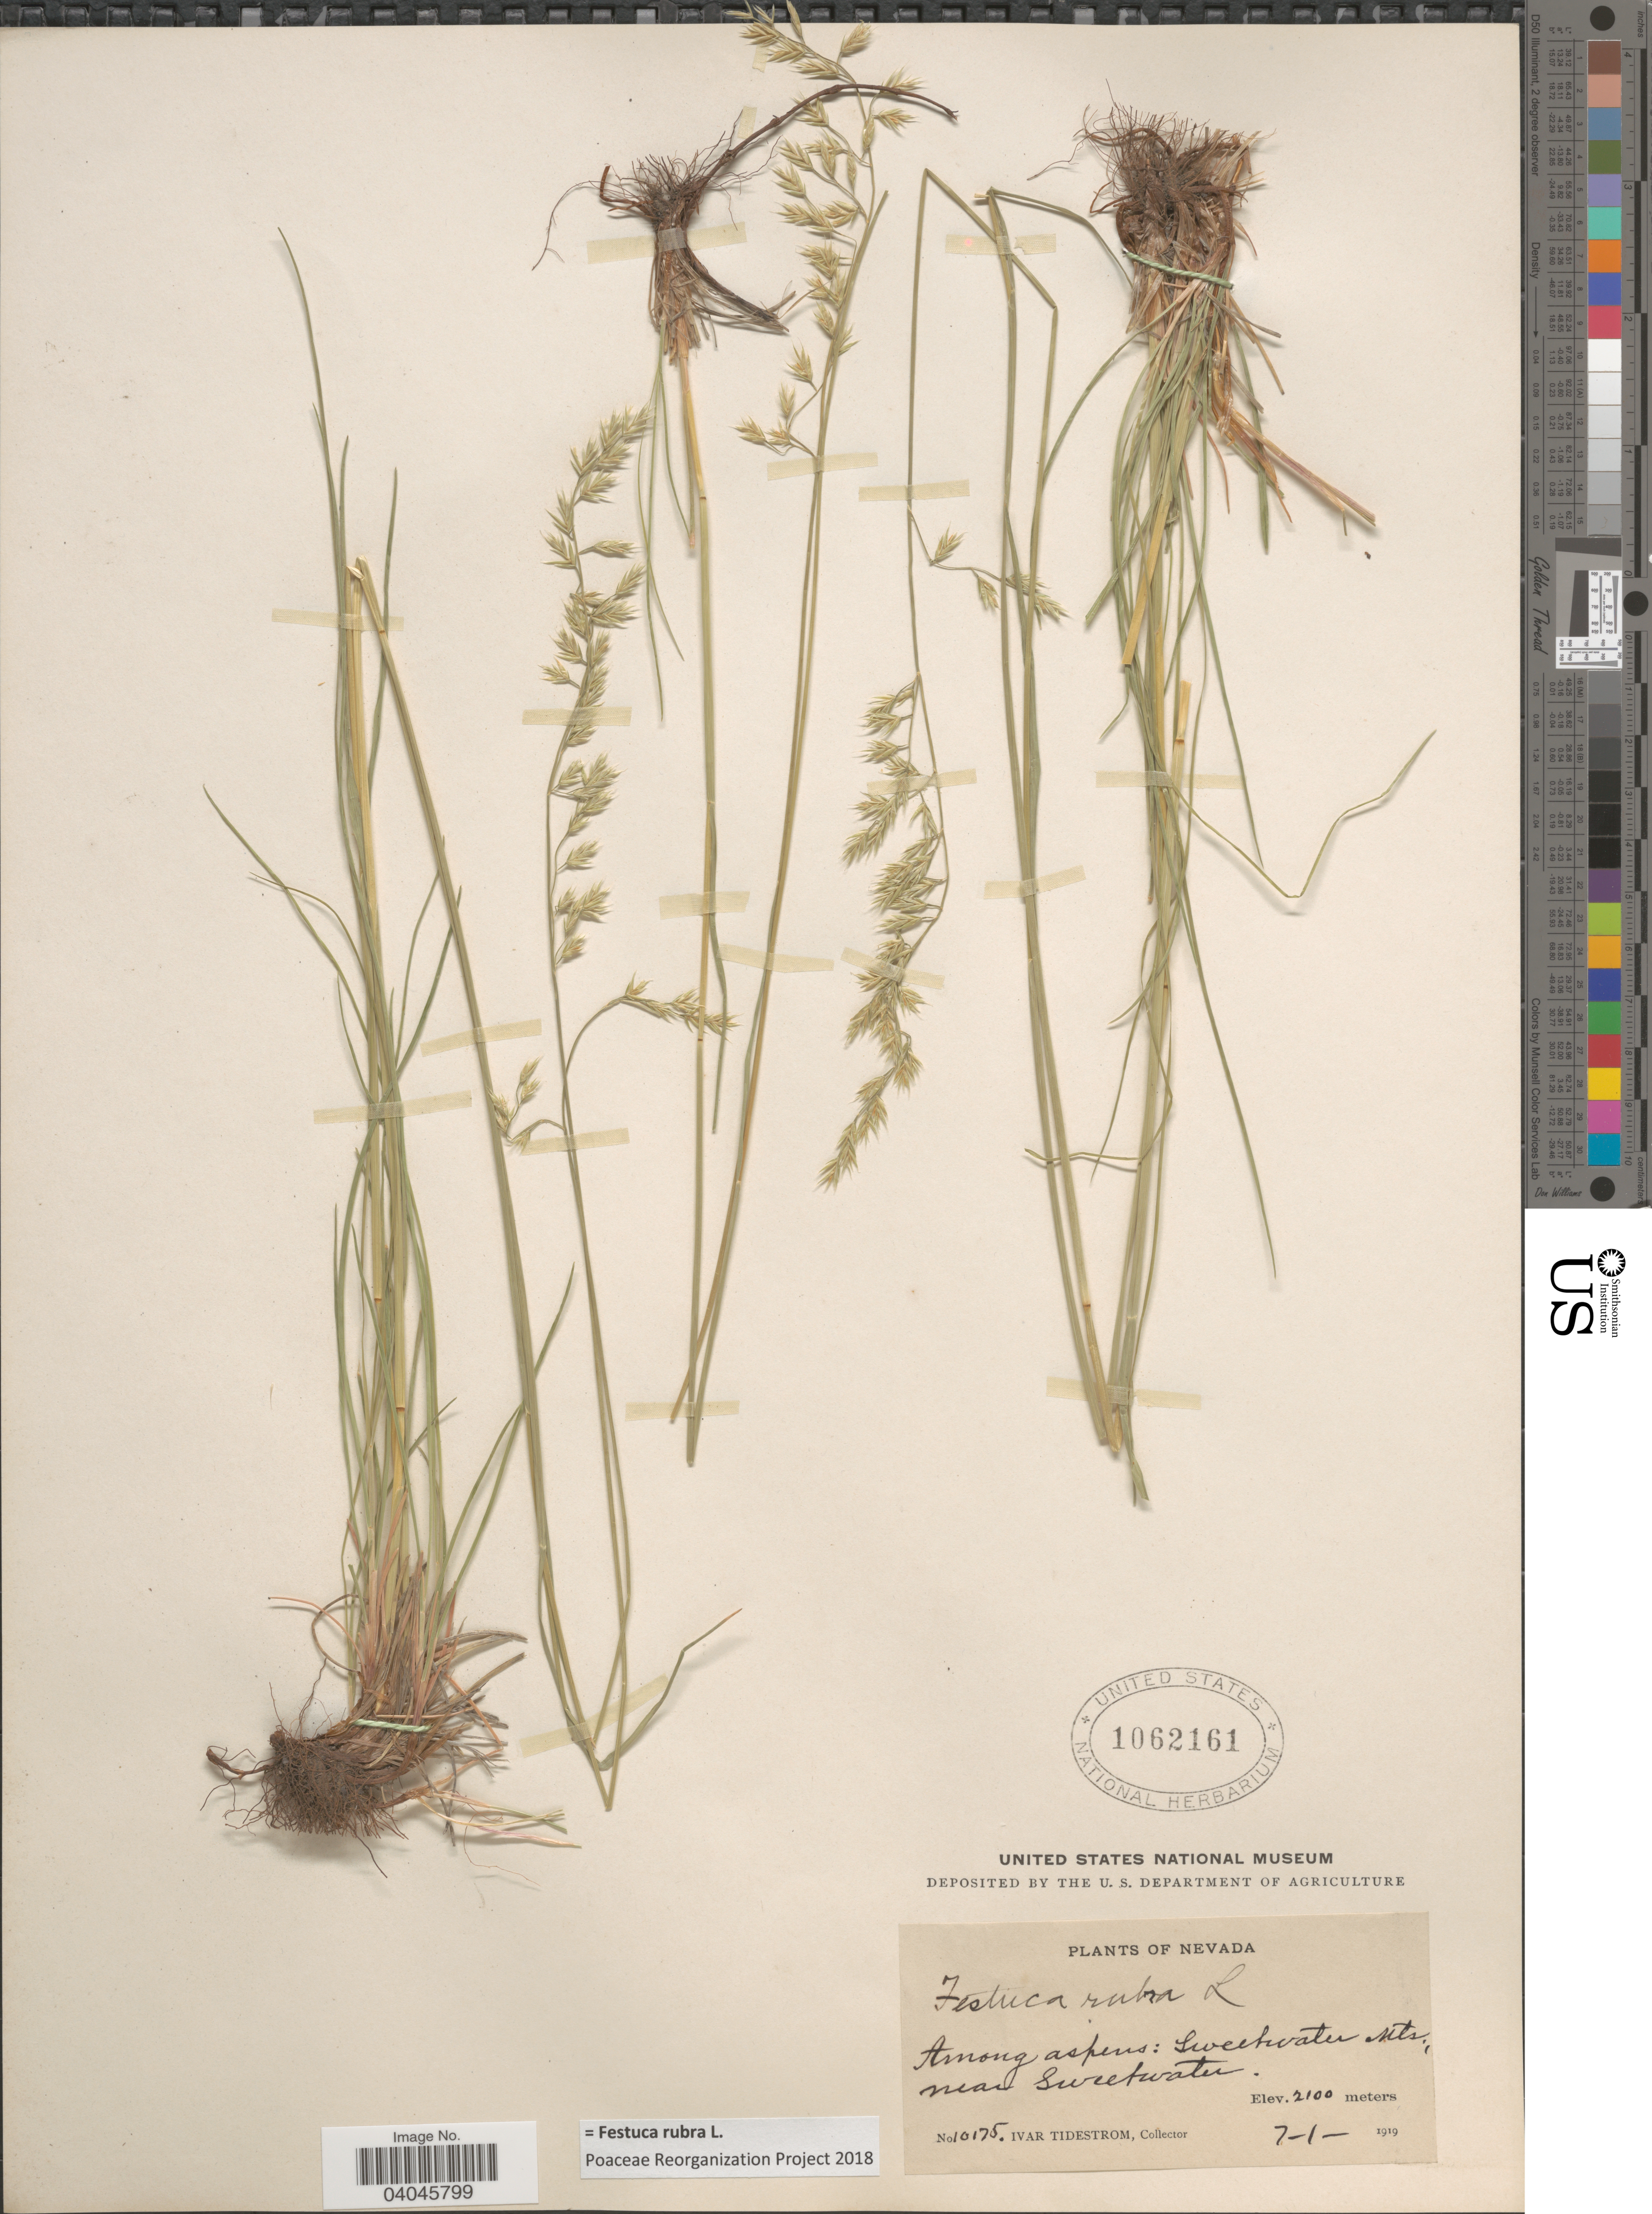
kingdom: Plantae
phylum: Tracheophyta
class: Liliopsida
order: Poales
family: Poaceae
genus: Festuca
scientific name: Festuca rubra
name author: L.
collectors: I. F. Tidestrom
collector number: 10175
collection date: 1919-07-01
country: United States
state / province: Nevada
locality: Sweetwater Mts., near Sweetwater.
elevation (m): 2100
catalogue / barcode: US 1062161